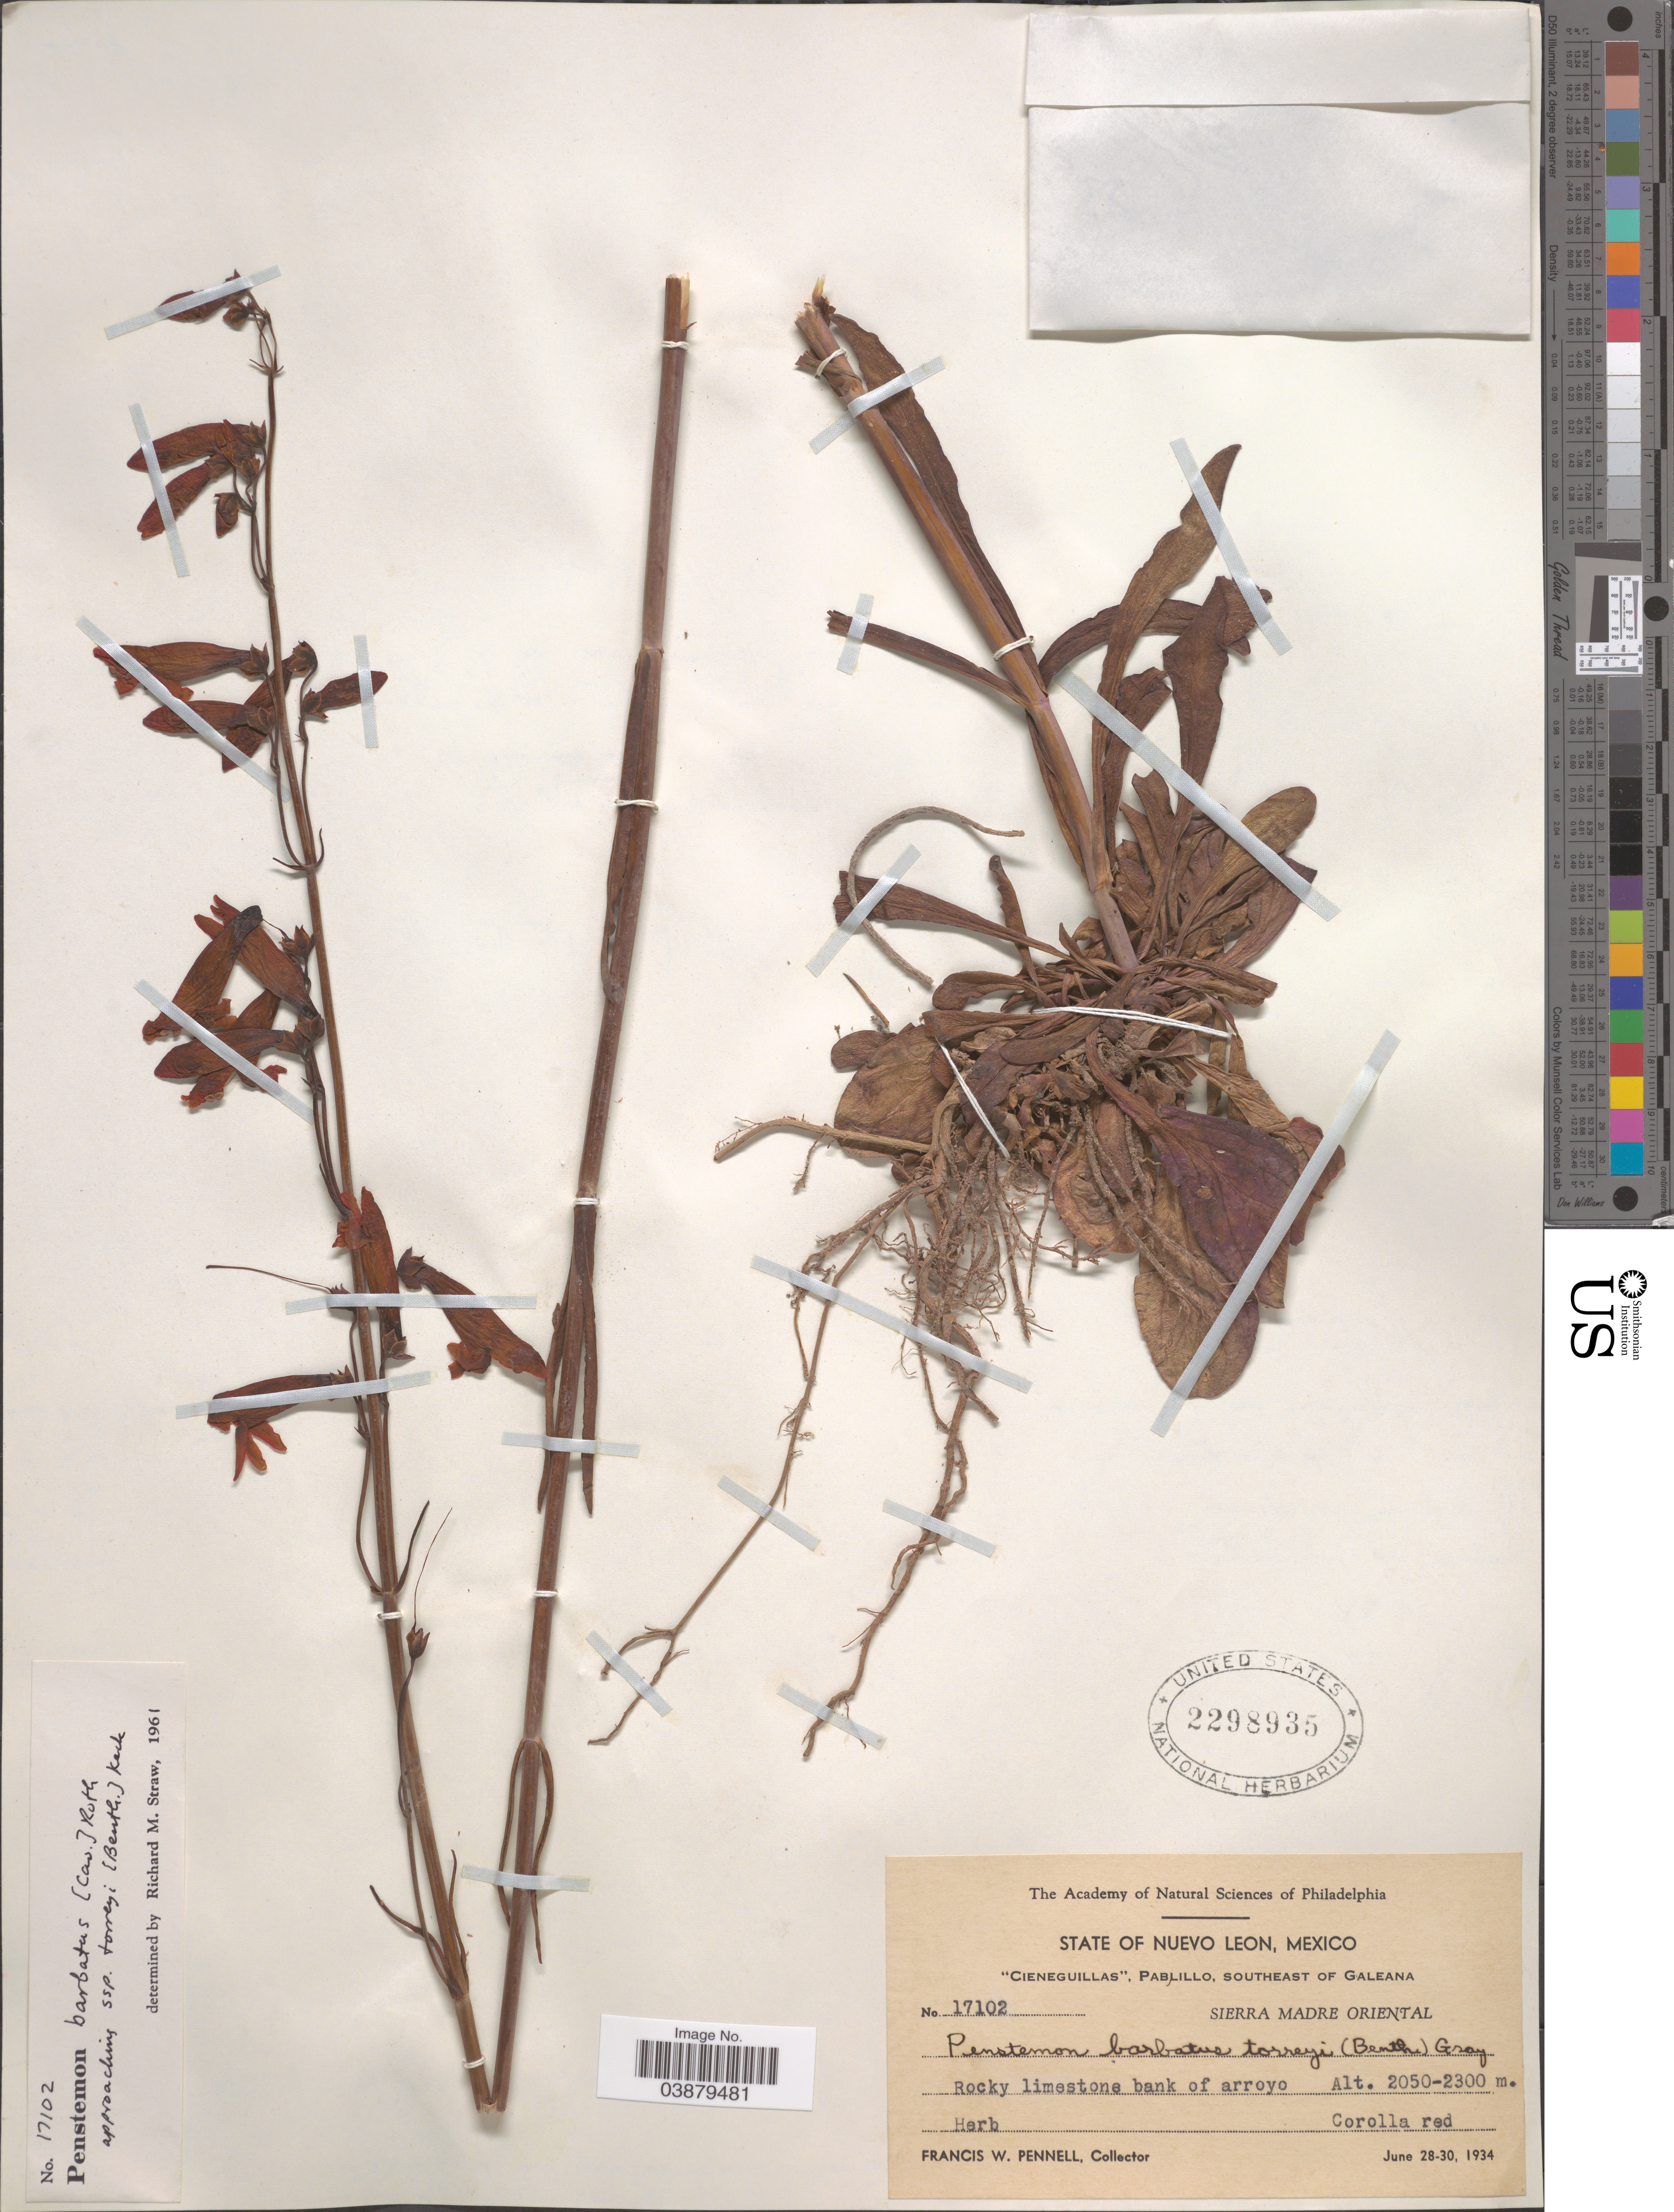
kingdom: Plantae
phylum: Tracheophyta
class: Magnoliopsida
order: Lamiales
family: Plantaginaceae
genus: Penstemon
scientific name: Penstemon barbatus subsp. torreyi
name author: (Benth.) D.D. Keck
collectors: F. W. Pennell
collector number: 17102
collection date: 1934-06-28/1934-06-30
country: Mexico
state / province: Nuevo León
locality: Cieneguillas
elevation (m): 2050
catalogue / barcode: US 2298935